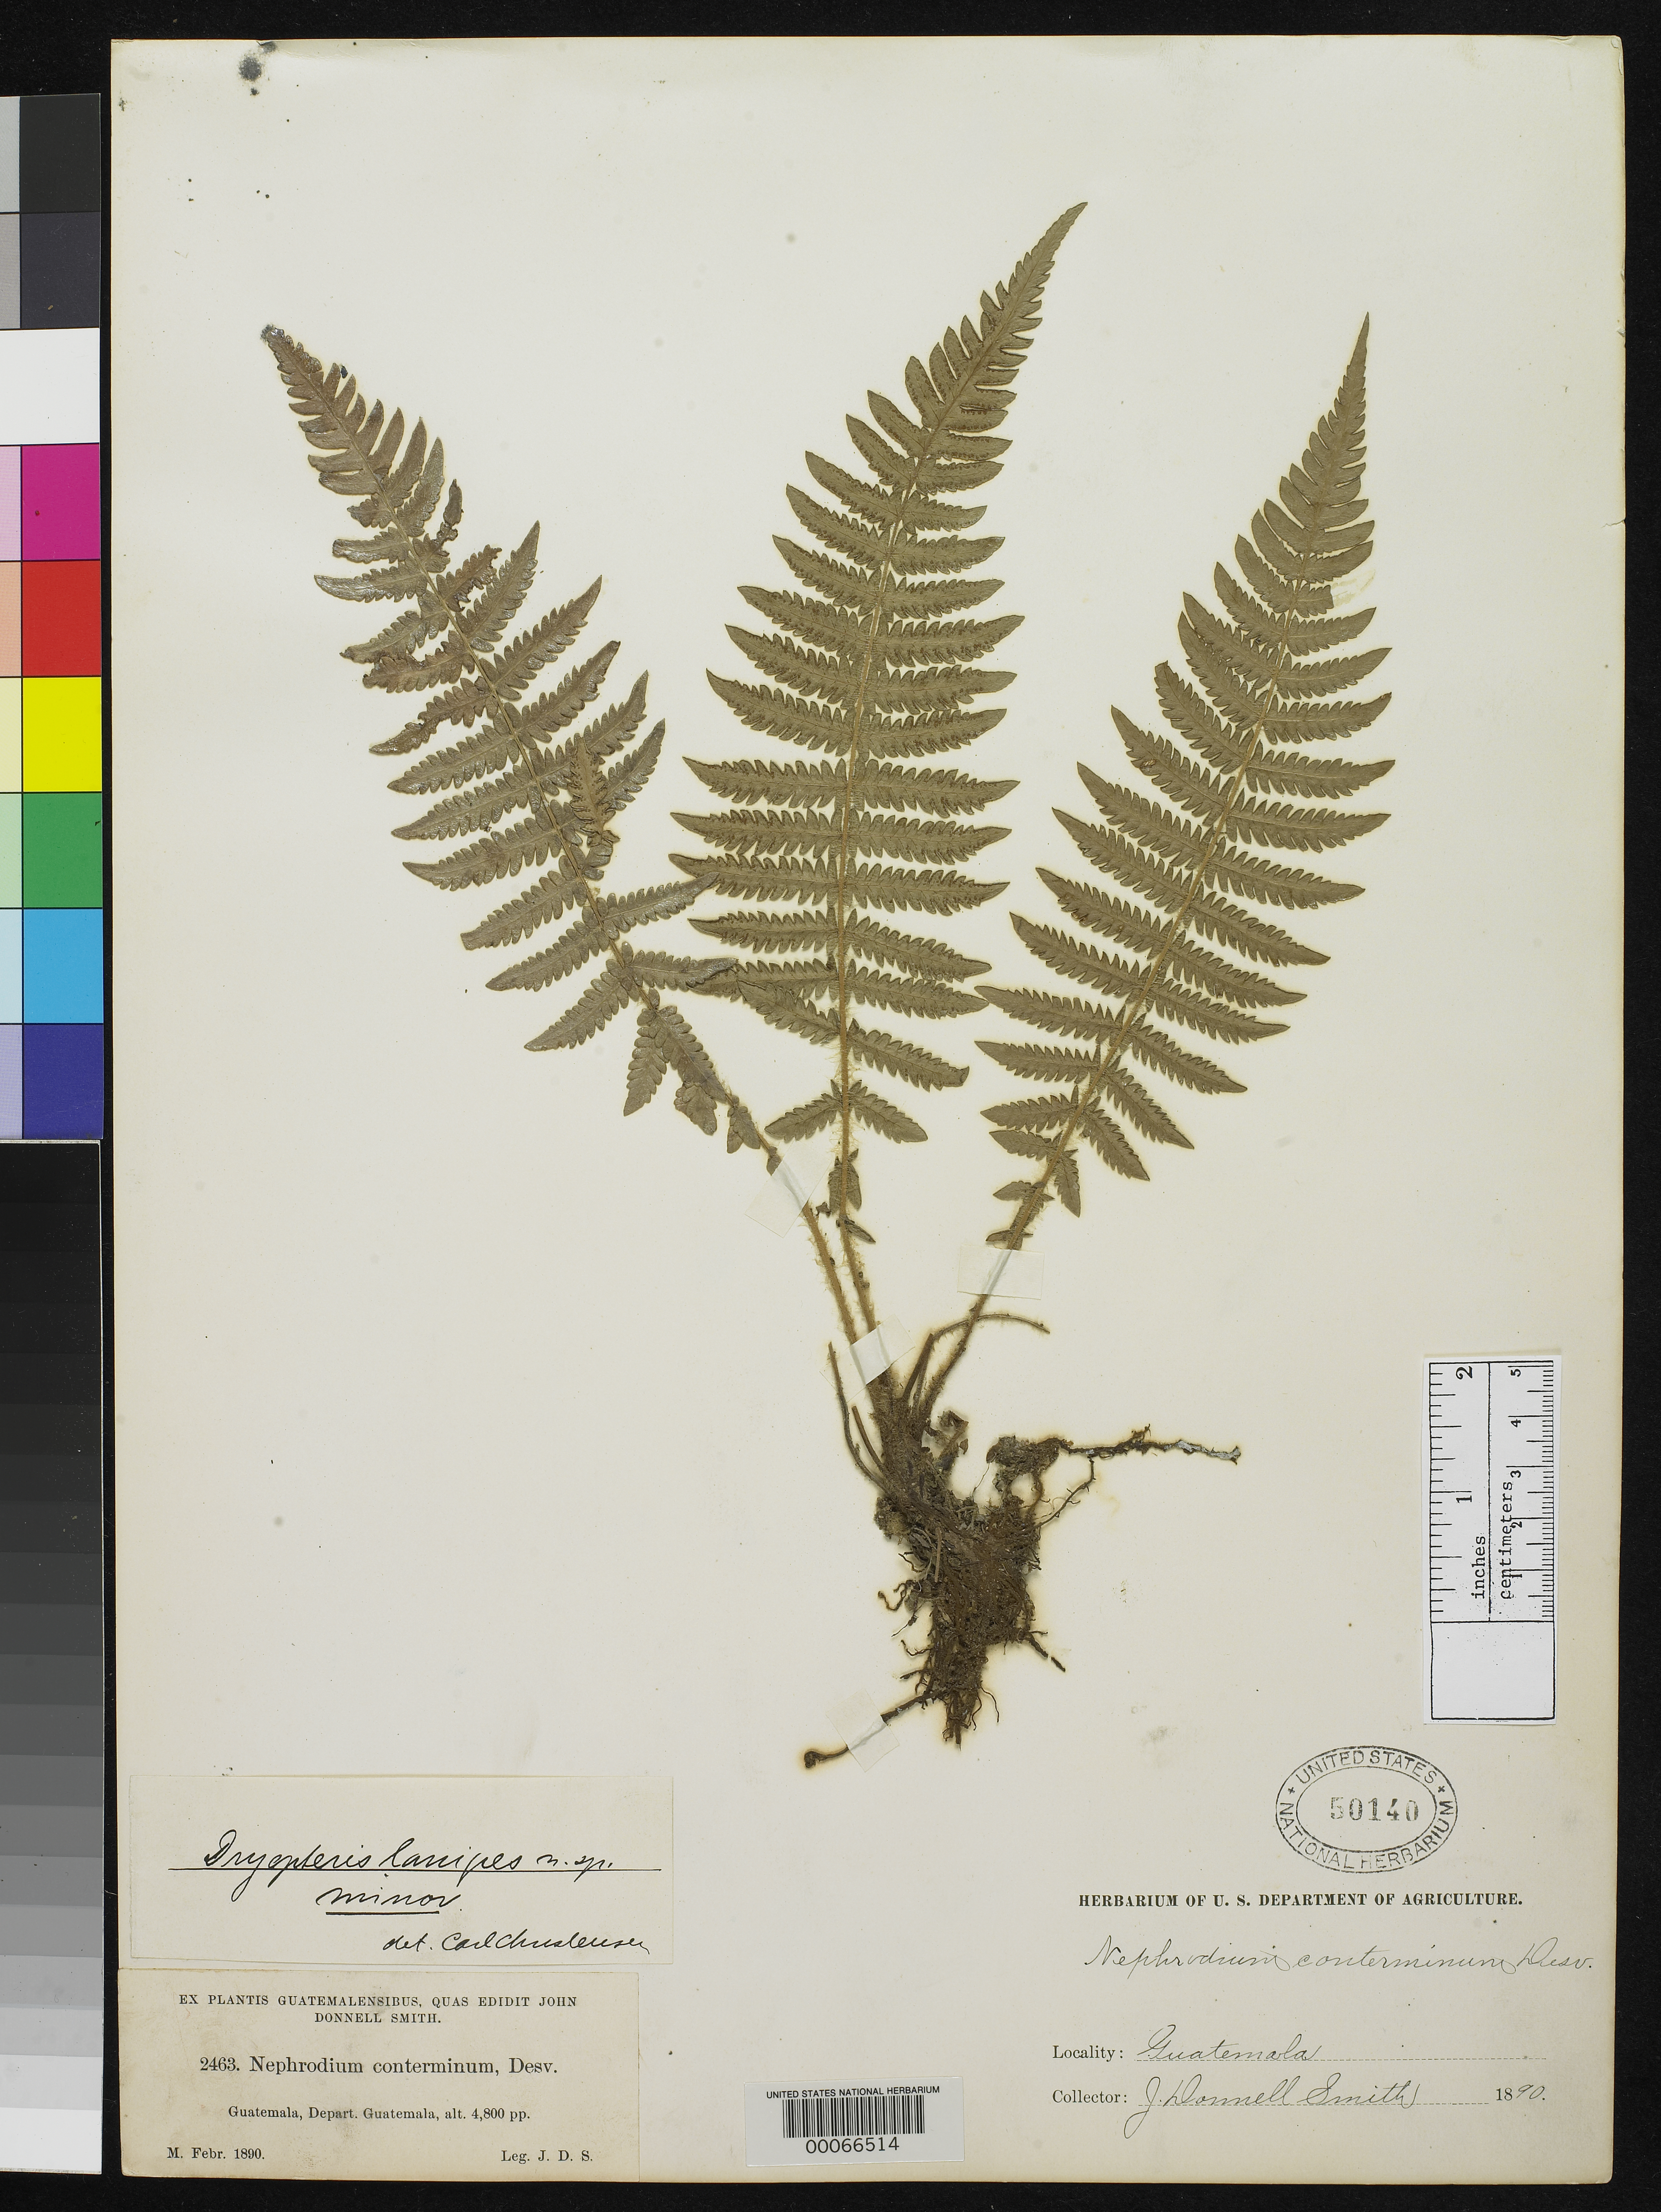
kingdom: Plantae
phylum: Tracheophyta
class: Polypodiopsida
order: Polypodiales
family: Dryopteridaceae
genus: Dryopteris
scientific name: Dryopteris lanipes f. minor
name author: C. Chr.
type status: Holotype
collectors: J. Donnell Smith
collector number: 2463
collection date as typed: Feb 1890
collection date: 1890-02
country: Guatemala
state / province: Guatemala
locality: Guatemala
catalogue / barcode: US 50140